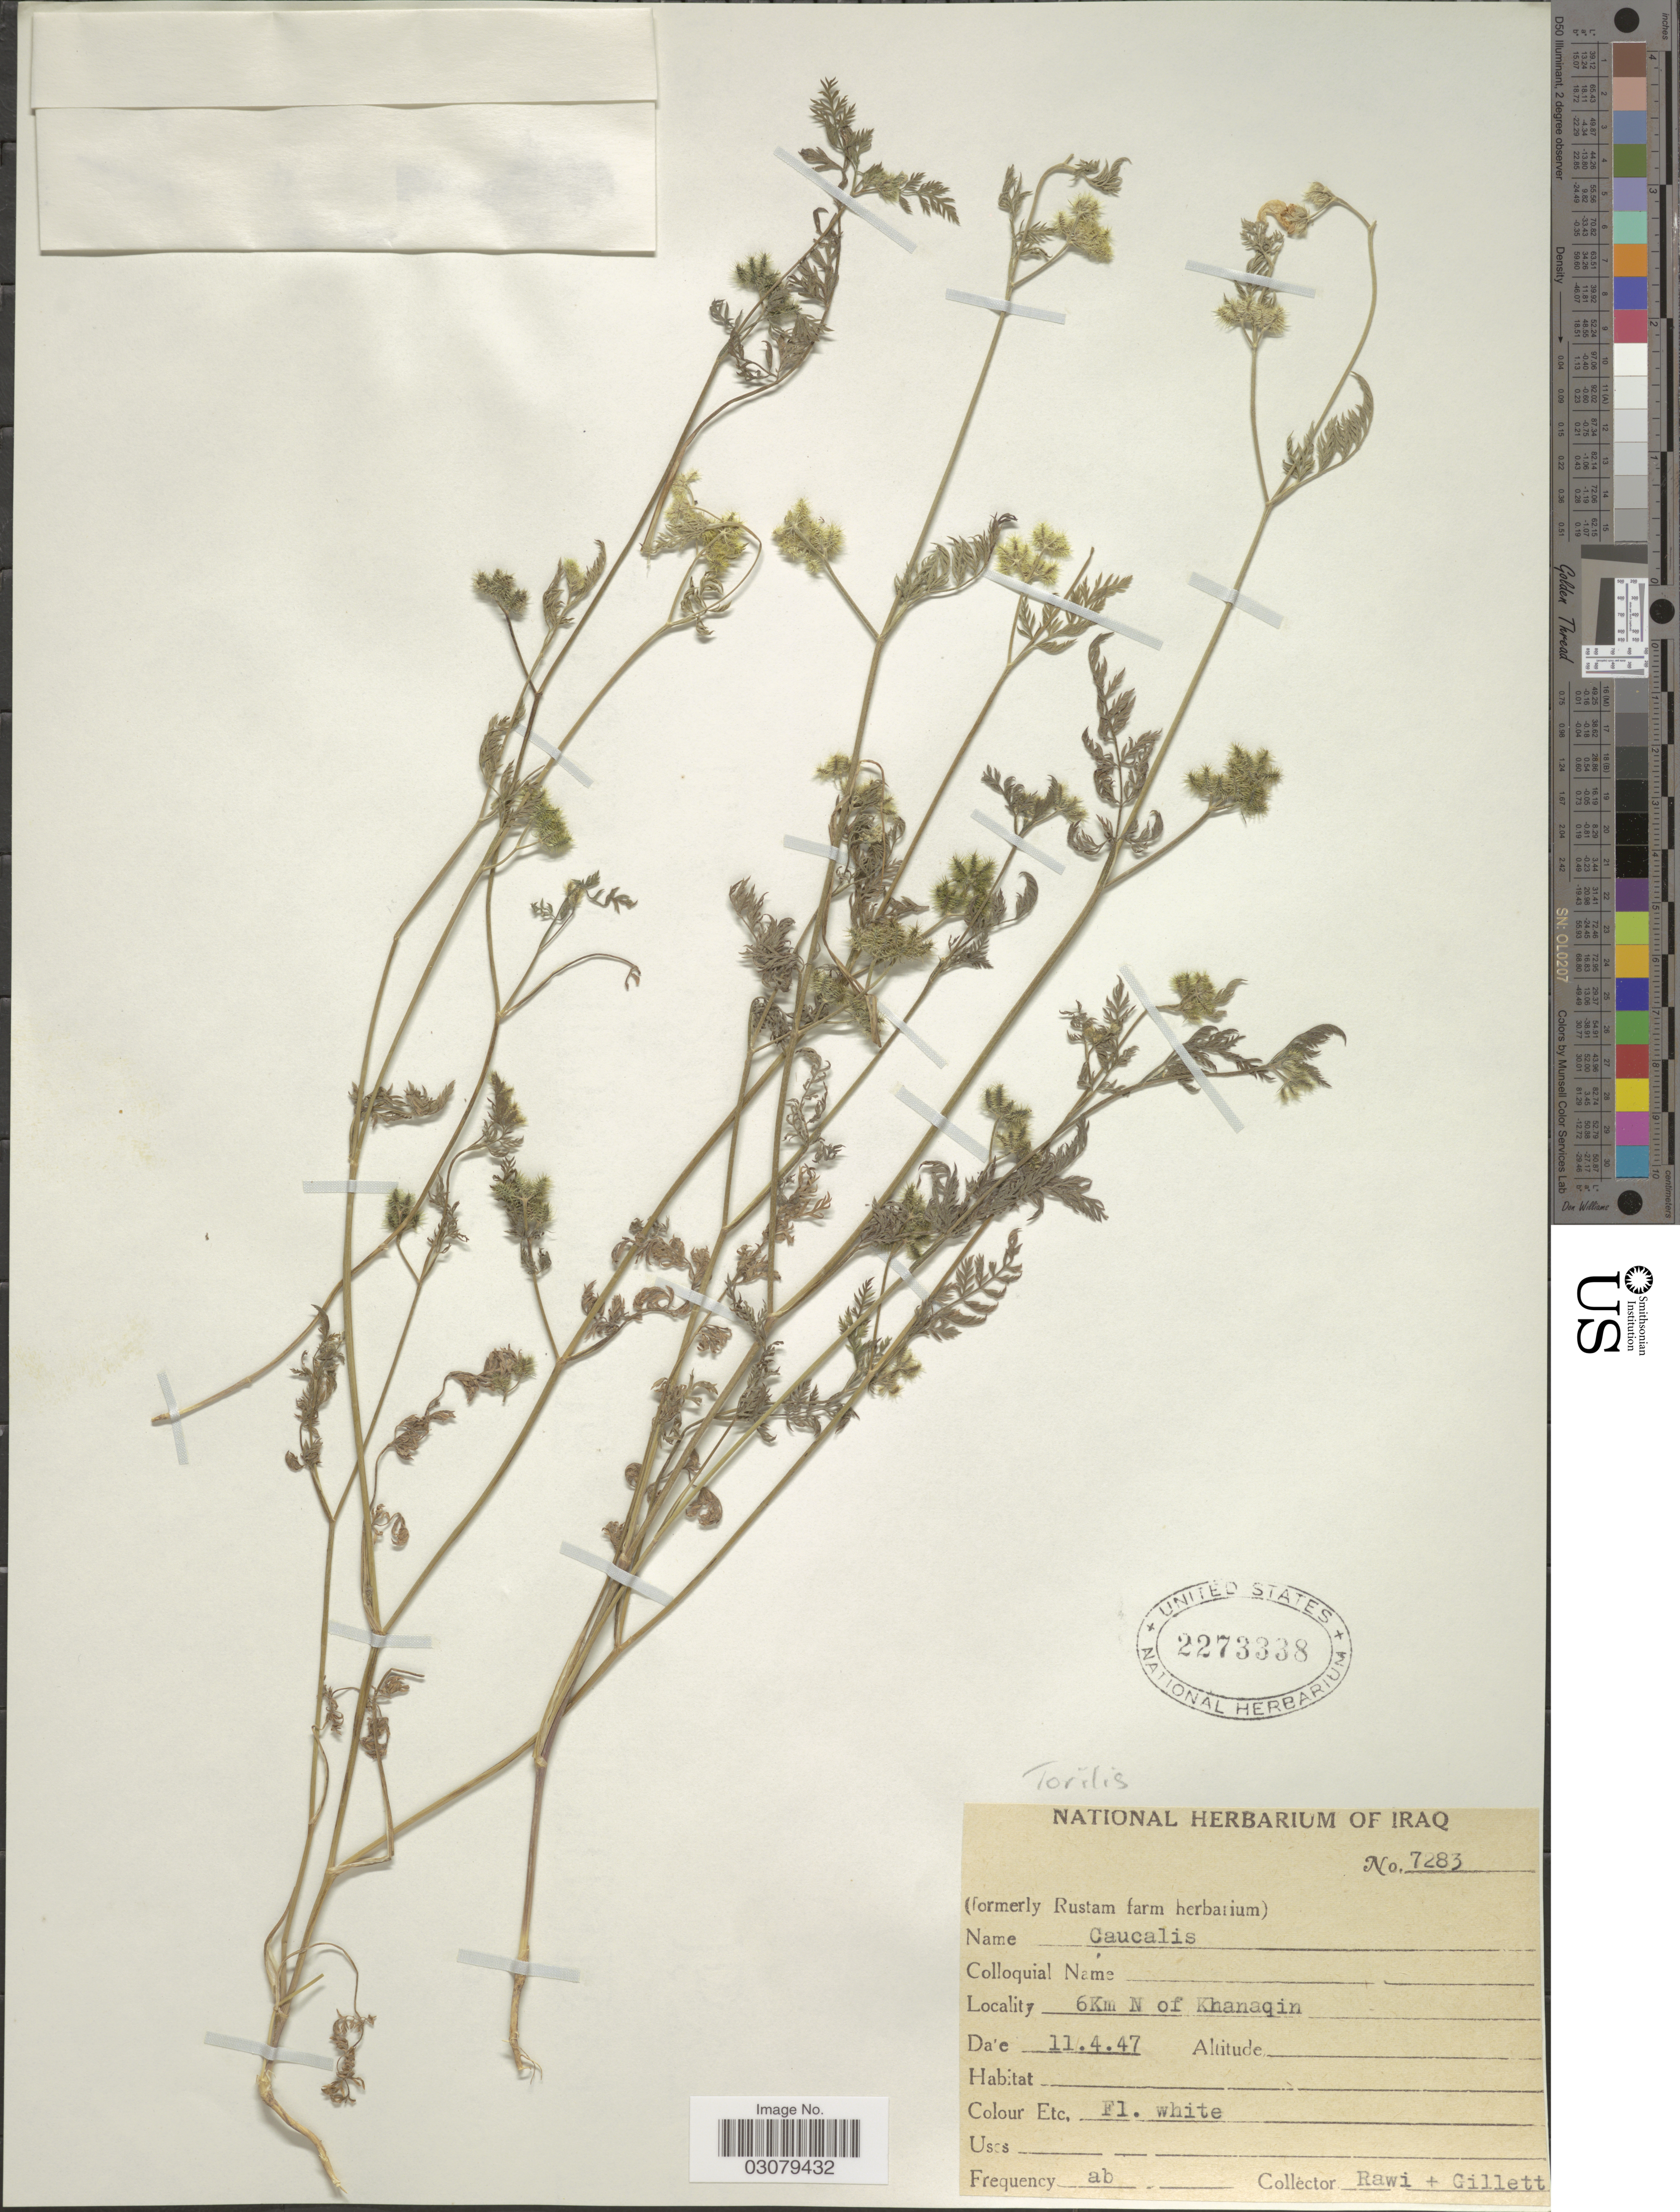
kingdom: Plantae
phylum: Tracheophyta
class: Magnoliopsida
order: Apiales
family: Apiaceae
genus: Torilis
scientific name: Torilis sp.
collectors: -. Rawi & Gillett, --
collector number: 7283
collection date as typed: Transcribed d/m/y: 11/4/47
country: Iraq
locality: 6Km N of Khanaqin.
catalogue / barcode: US 2273338